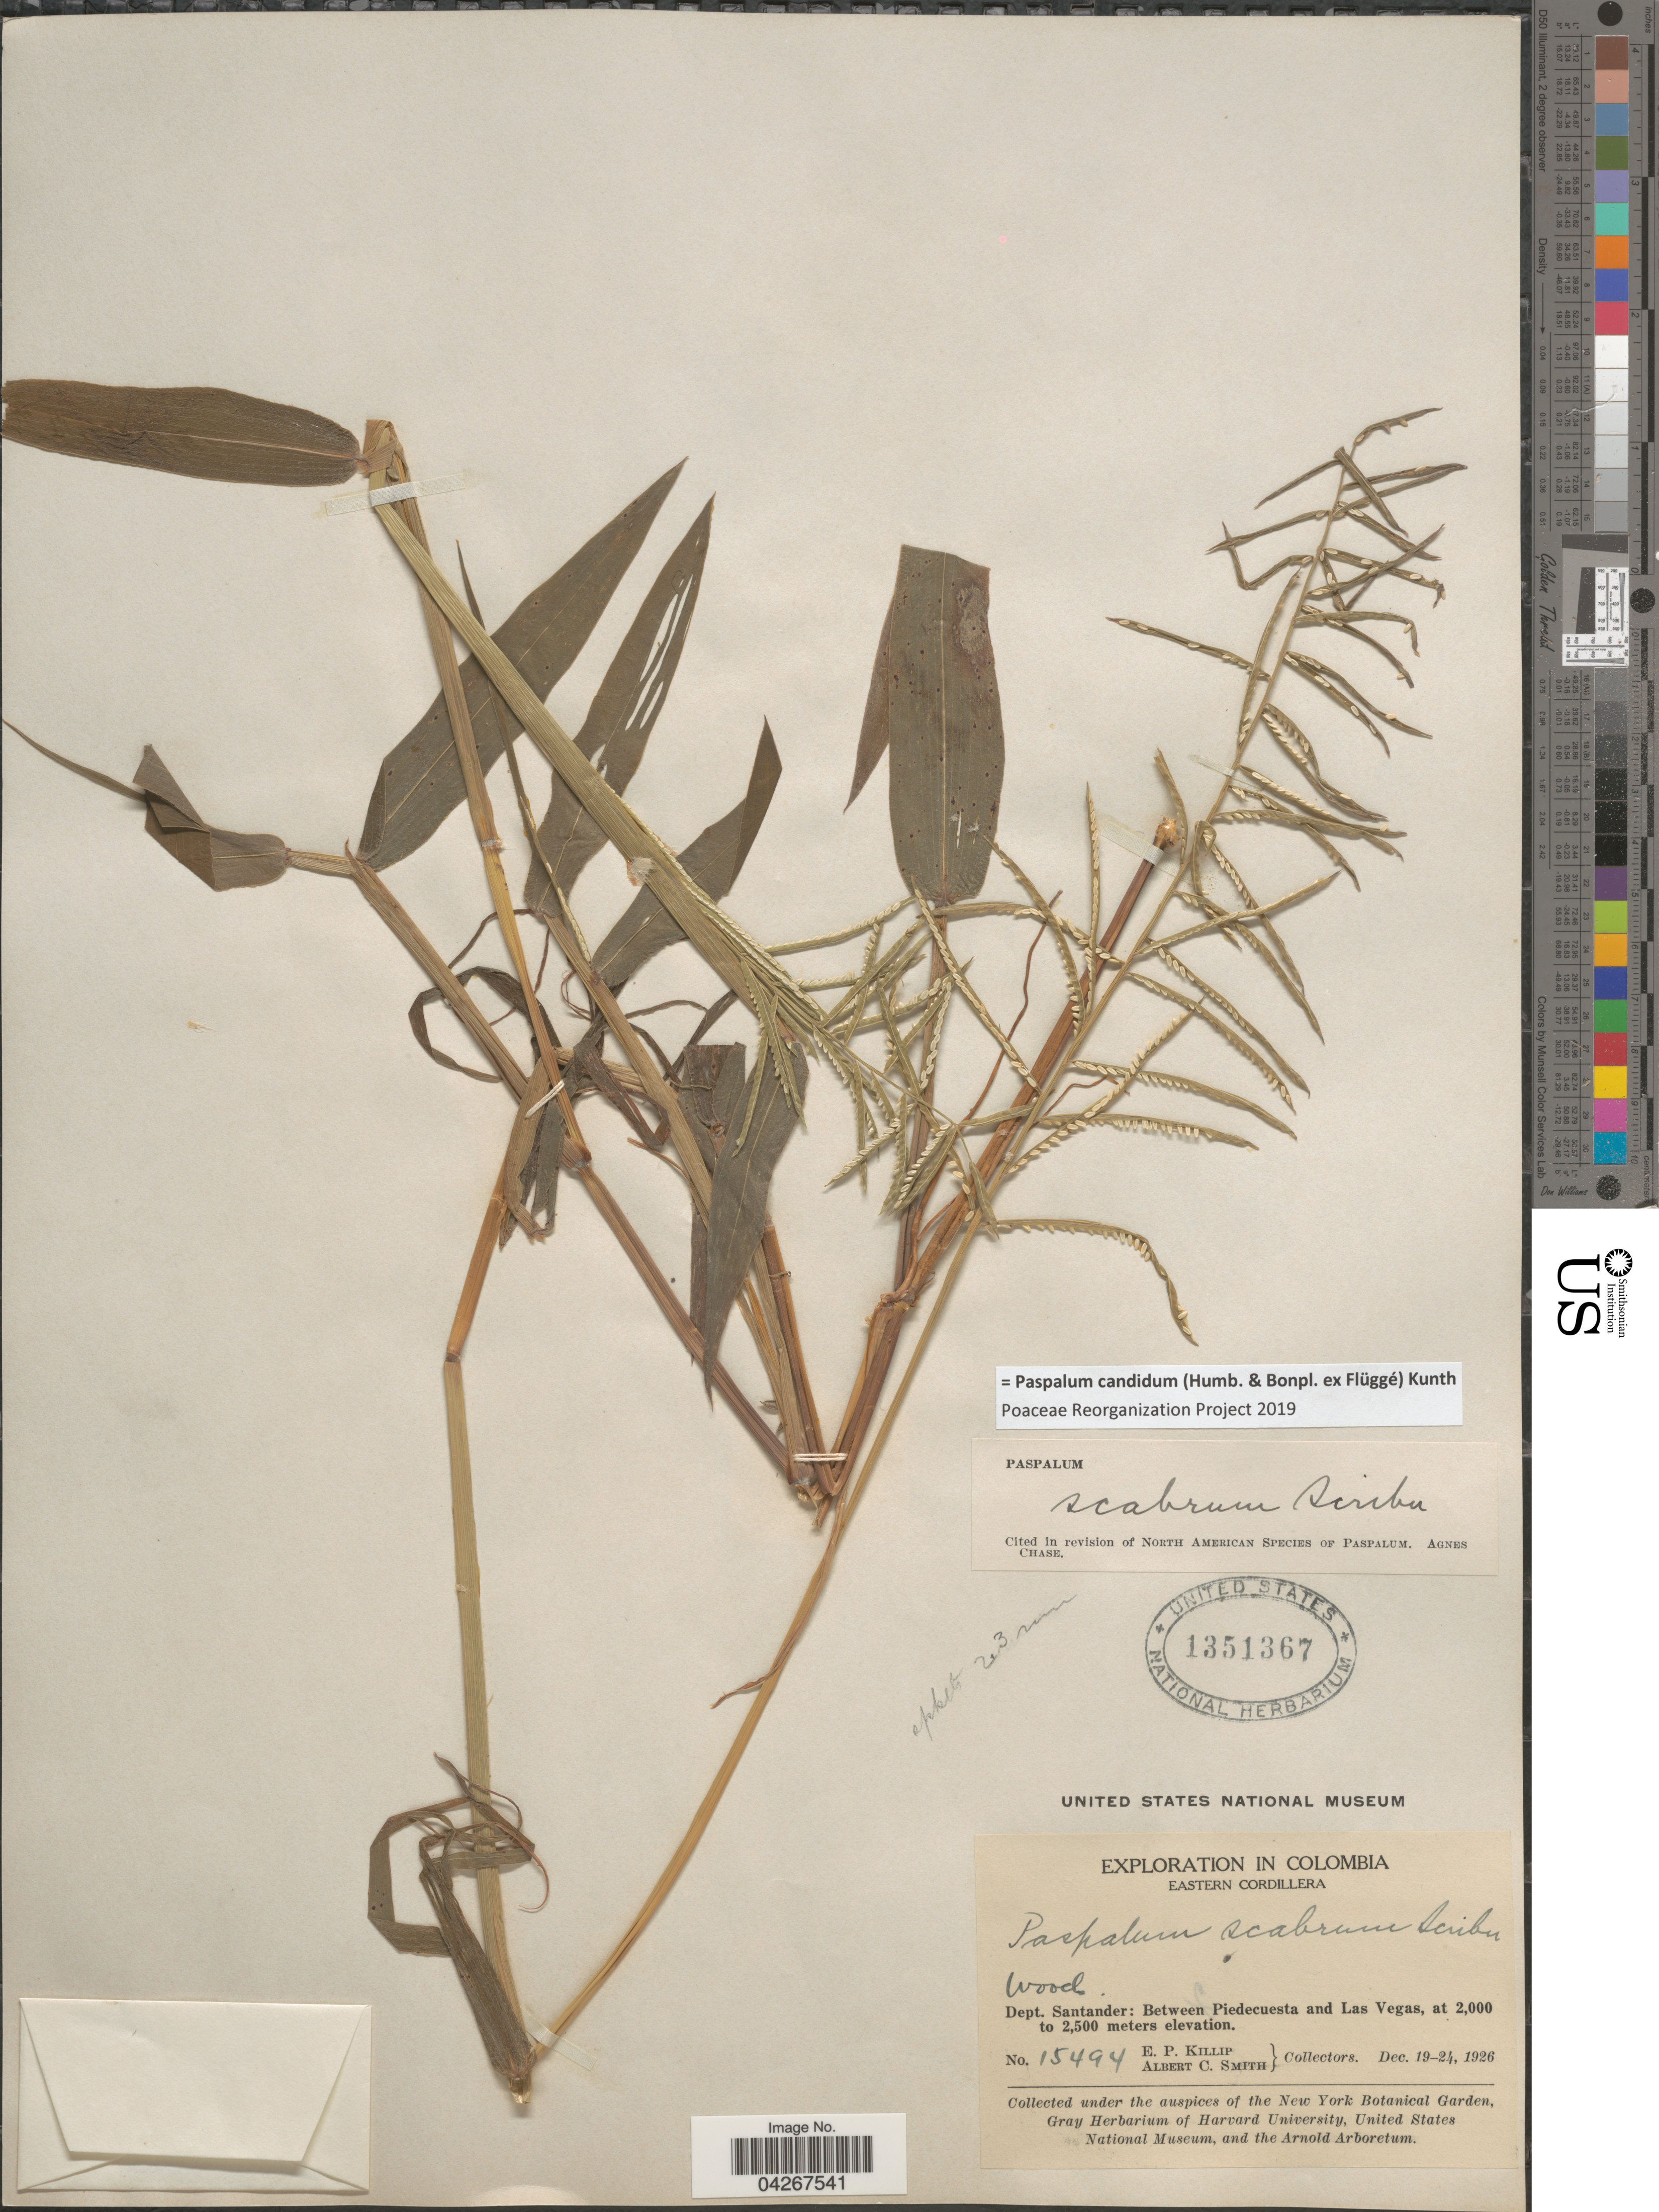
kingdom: Plantae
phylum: Tracheophyta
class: Liliopsida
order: Poales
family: Poaceae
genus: Paspalum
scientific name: Paspalum candidum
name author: (Humb. & Bonpl. ex Fleugge) Kunth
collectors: E. P. Killip & A. C. Smith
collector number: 15494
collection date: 1926-12-19/1926-12-24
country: Colombia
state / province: Santander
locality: Exploration in Colombia. Eastern Cordillera. Wood. Dept. Santander: Between Piedecuesta and Las Vegas.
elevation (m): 2000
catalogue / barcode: US 1351367